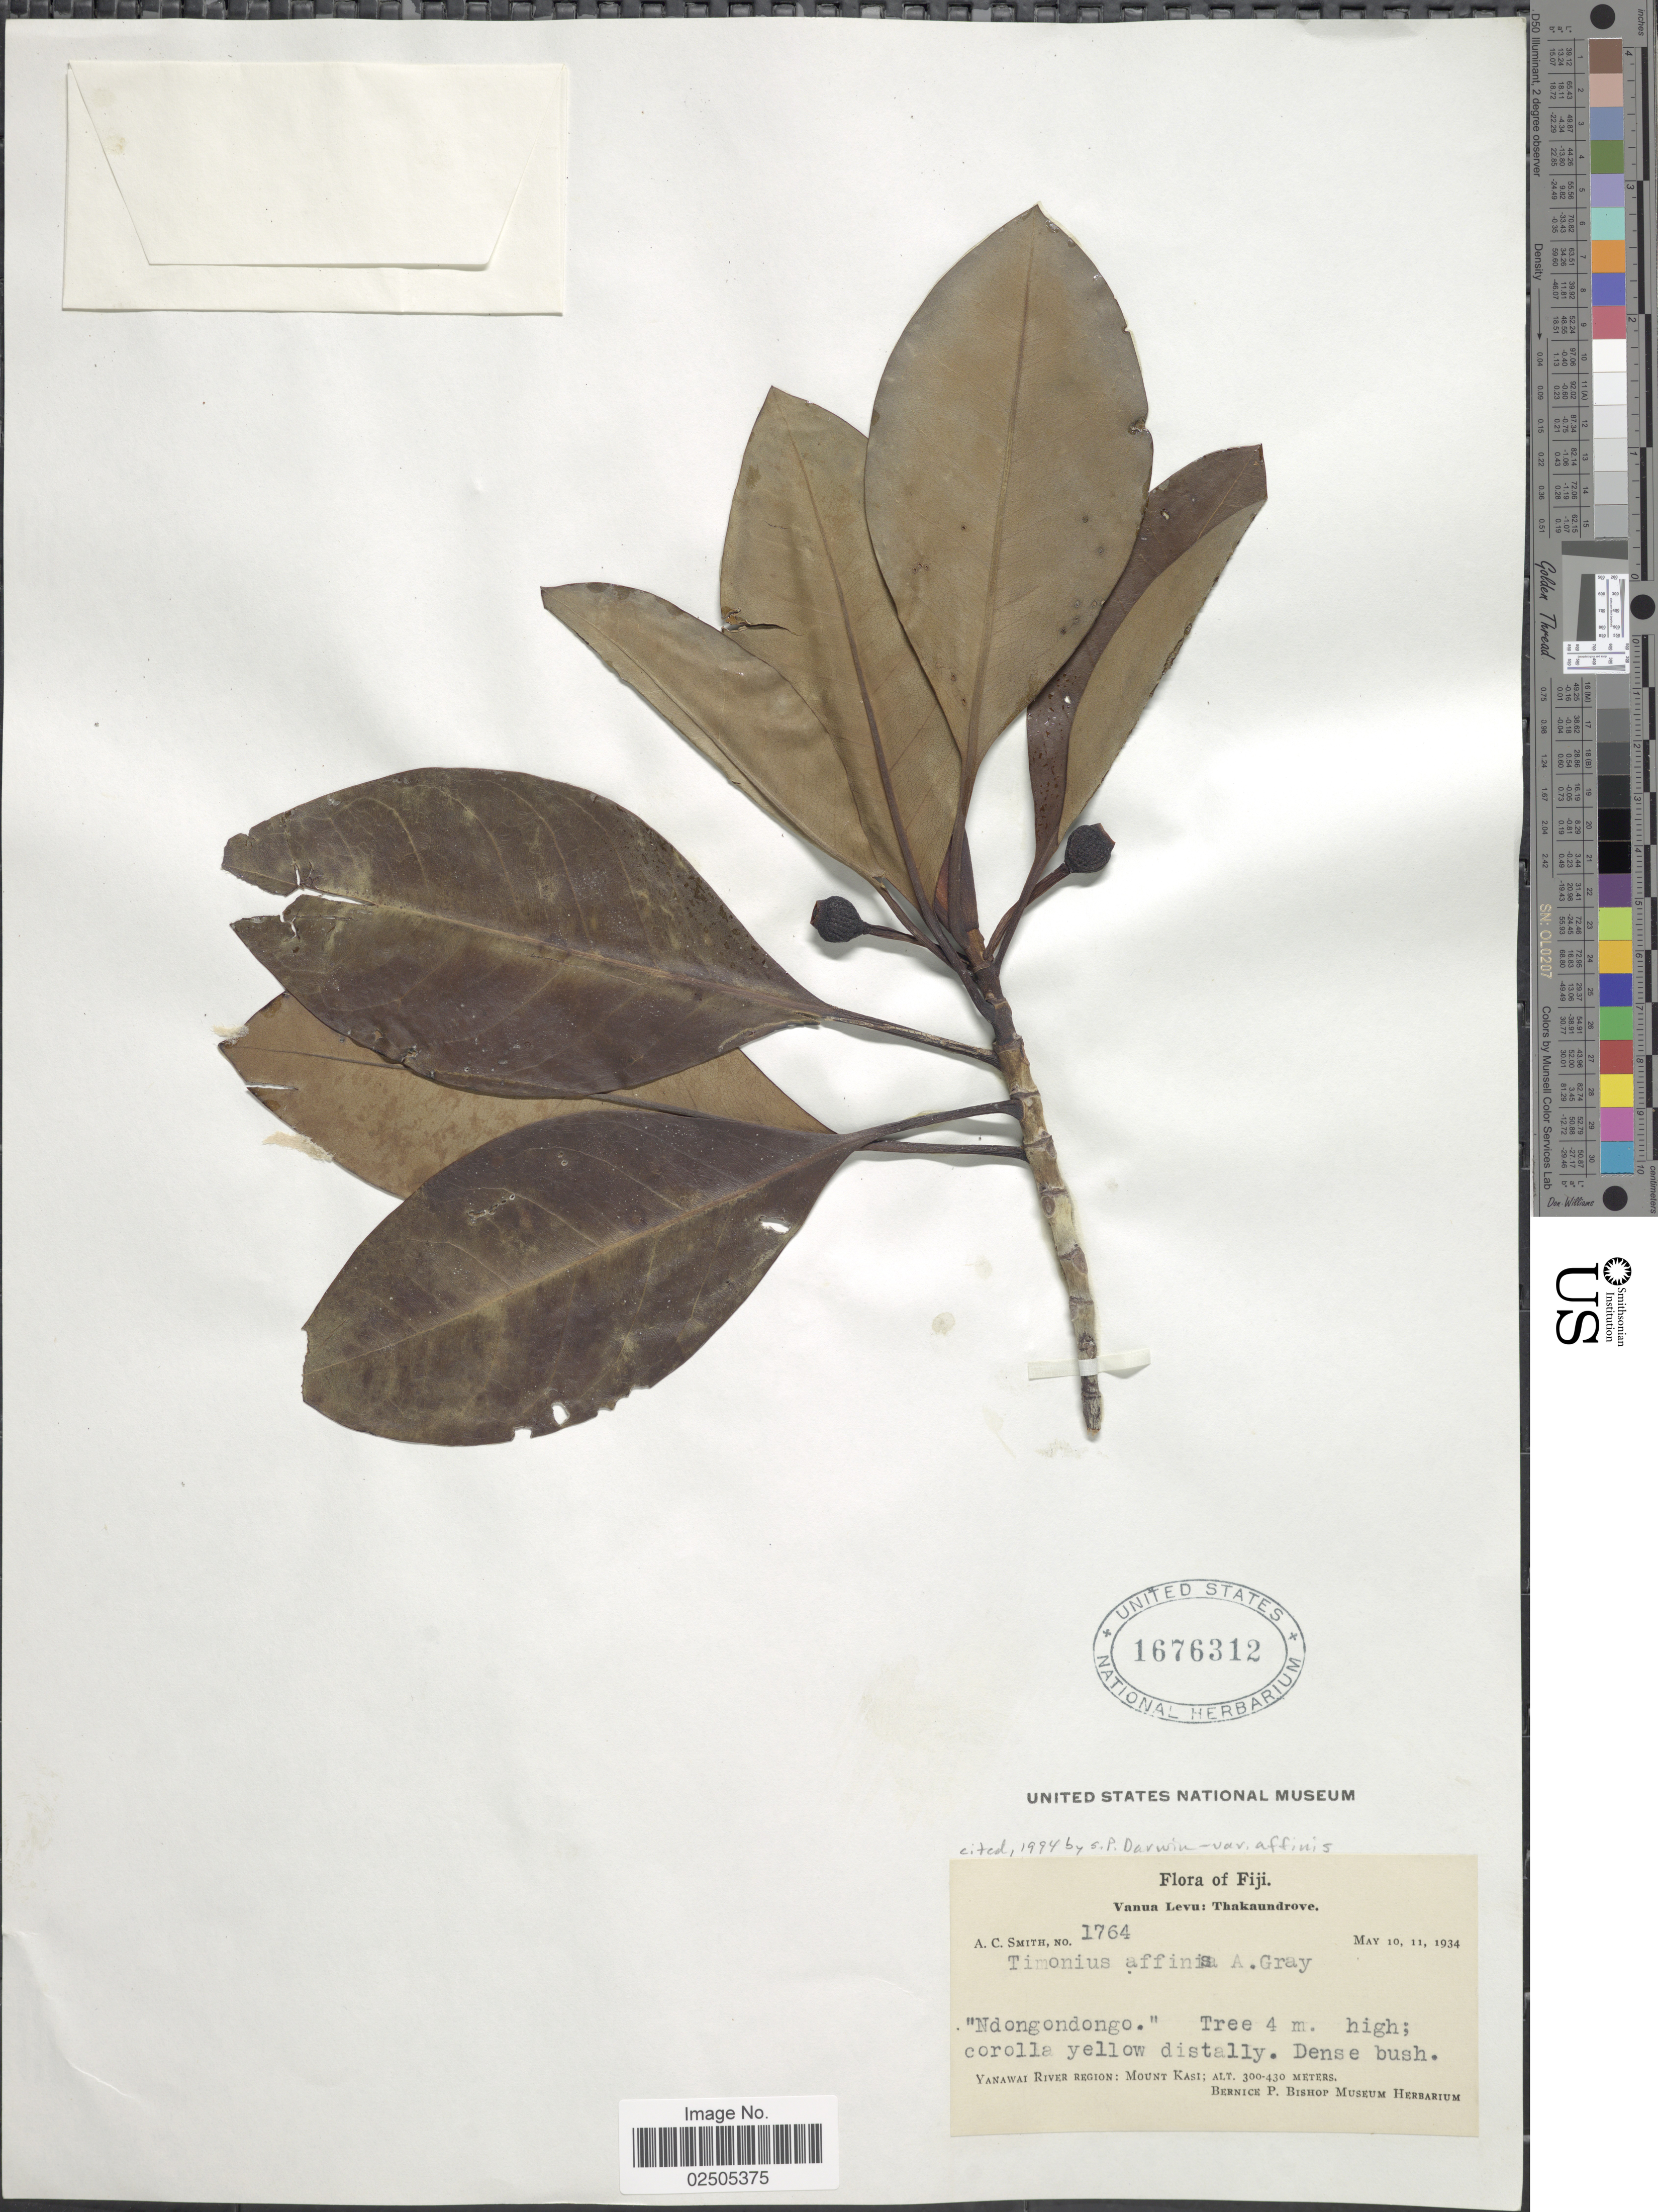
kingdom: Plantae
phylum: Tracheophyta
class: Magnoliopsida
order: Gentianales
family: Rubiaceae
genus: Timonius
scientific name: Timonius affinis var. affinis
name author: A. Gray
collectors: A. C. Smith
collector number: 1764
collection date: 1934-05-10/1934-05-11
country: Fiji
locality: Vanua Levu: Thakaundrove, Yanawai River Region: Mount Kasi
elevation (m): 300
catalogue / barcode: US 1676312